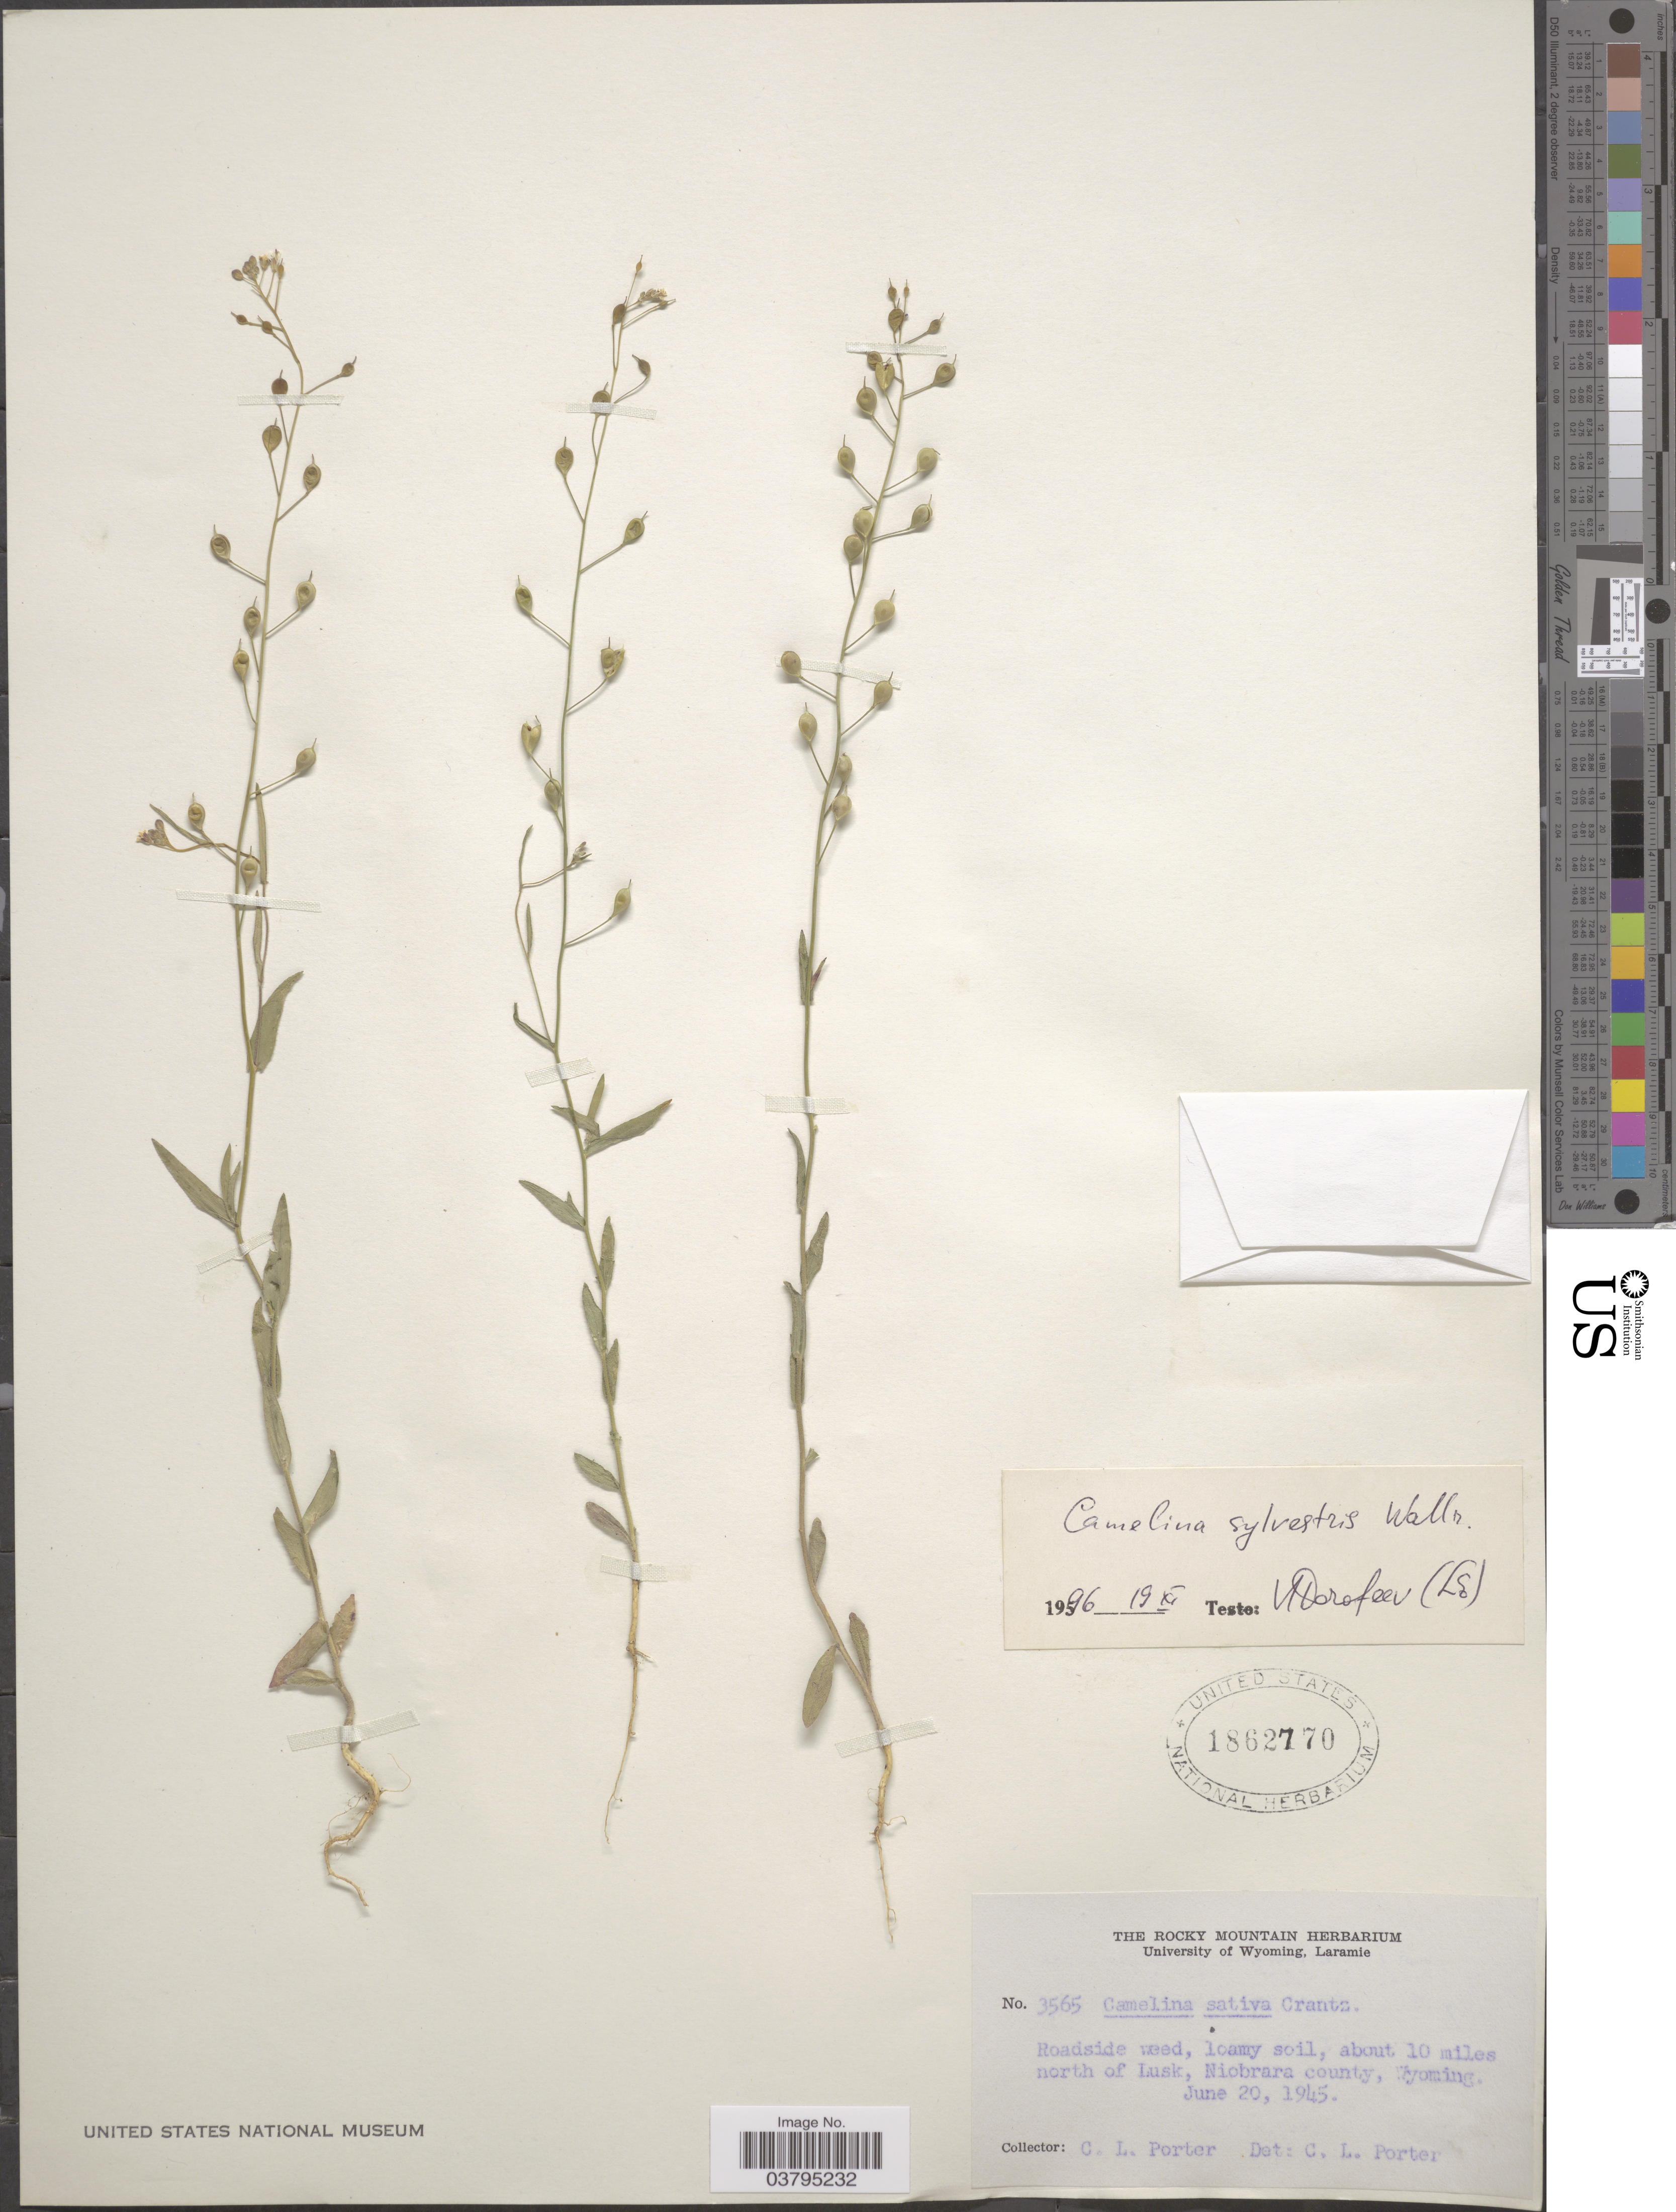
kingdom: Plantae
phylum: Tracheophyta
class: Magnoliopsida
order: Brassicales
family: Brassicaceae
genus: Camelina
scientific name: Camelina sylvestris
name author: Wallr.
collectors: C. L. Porter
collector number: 3565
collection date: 1945-06-20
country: United States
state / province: Wyoming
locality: Roadside weed, loamy soil, about 10 miles north of Lusk, Niobrara county.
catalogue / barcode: US 1862770